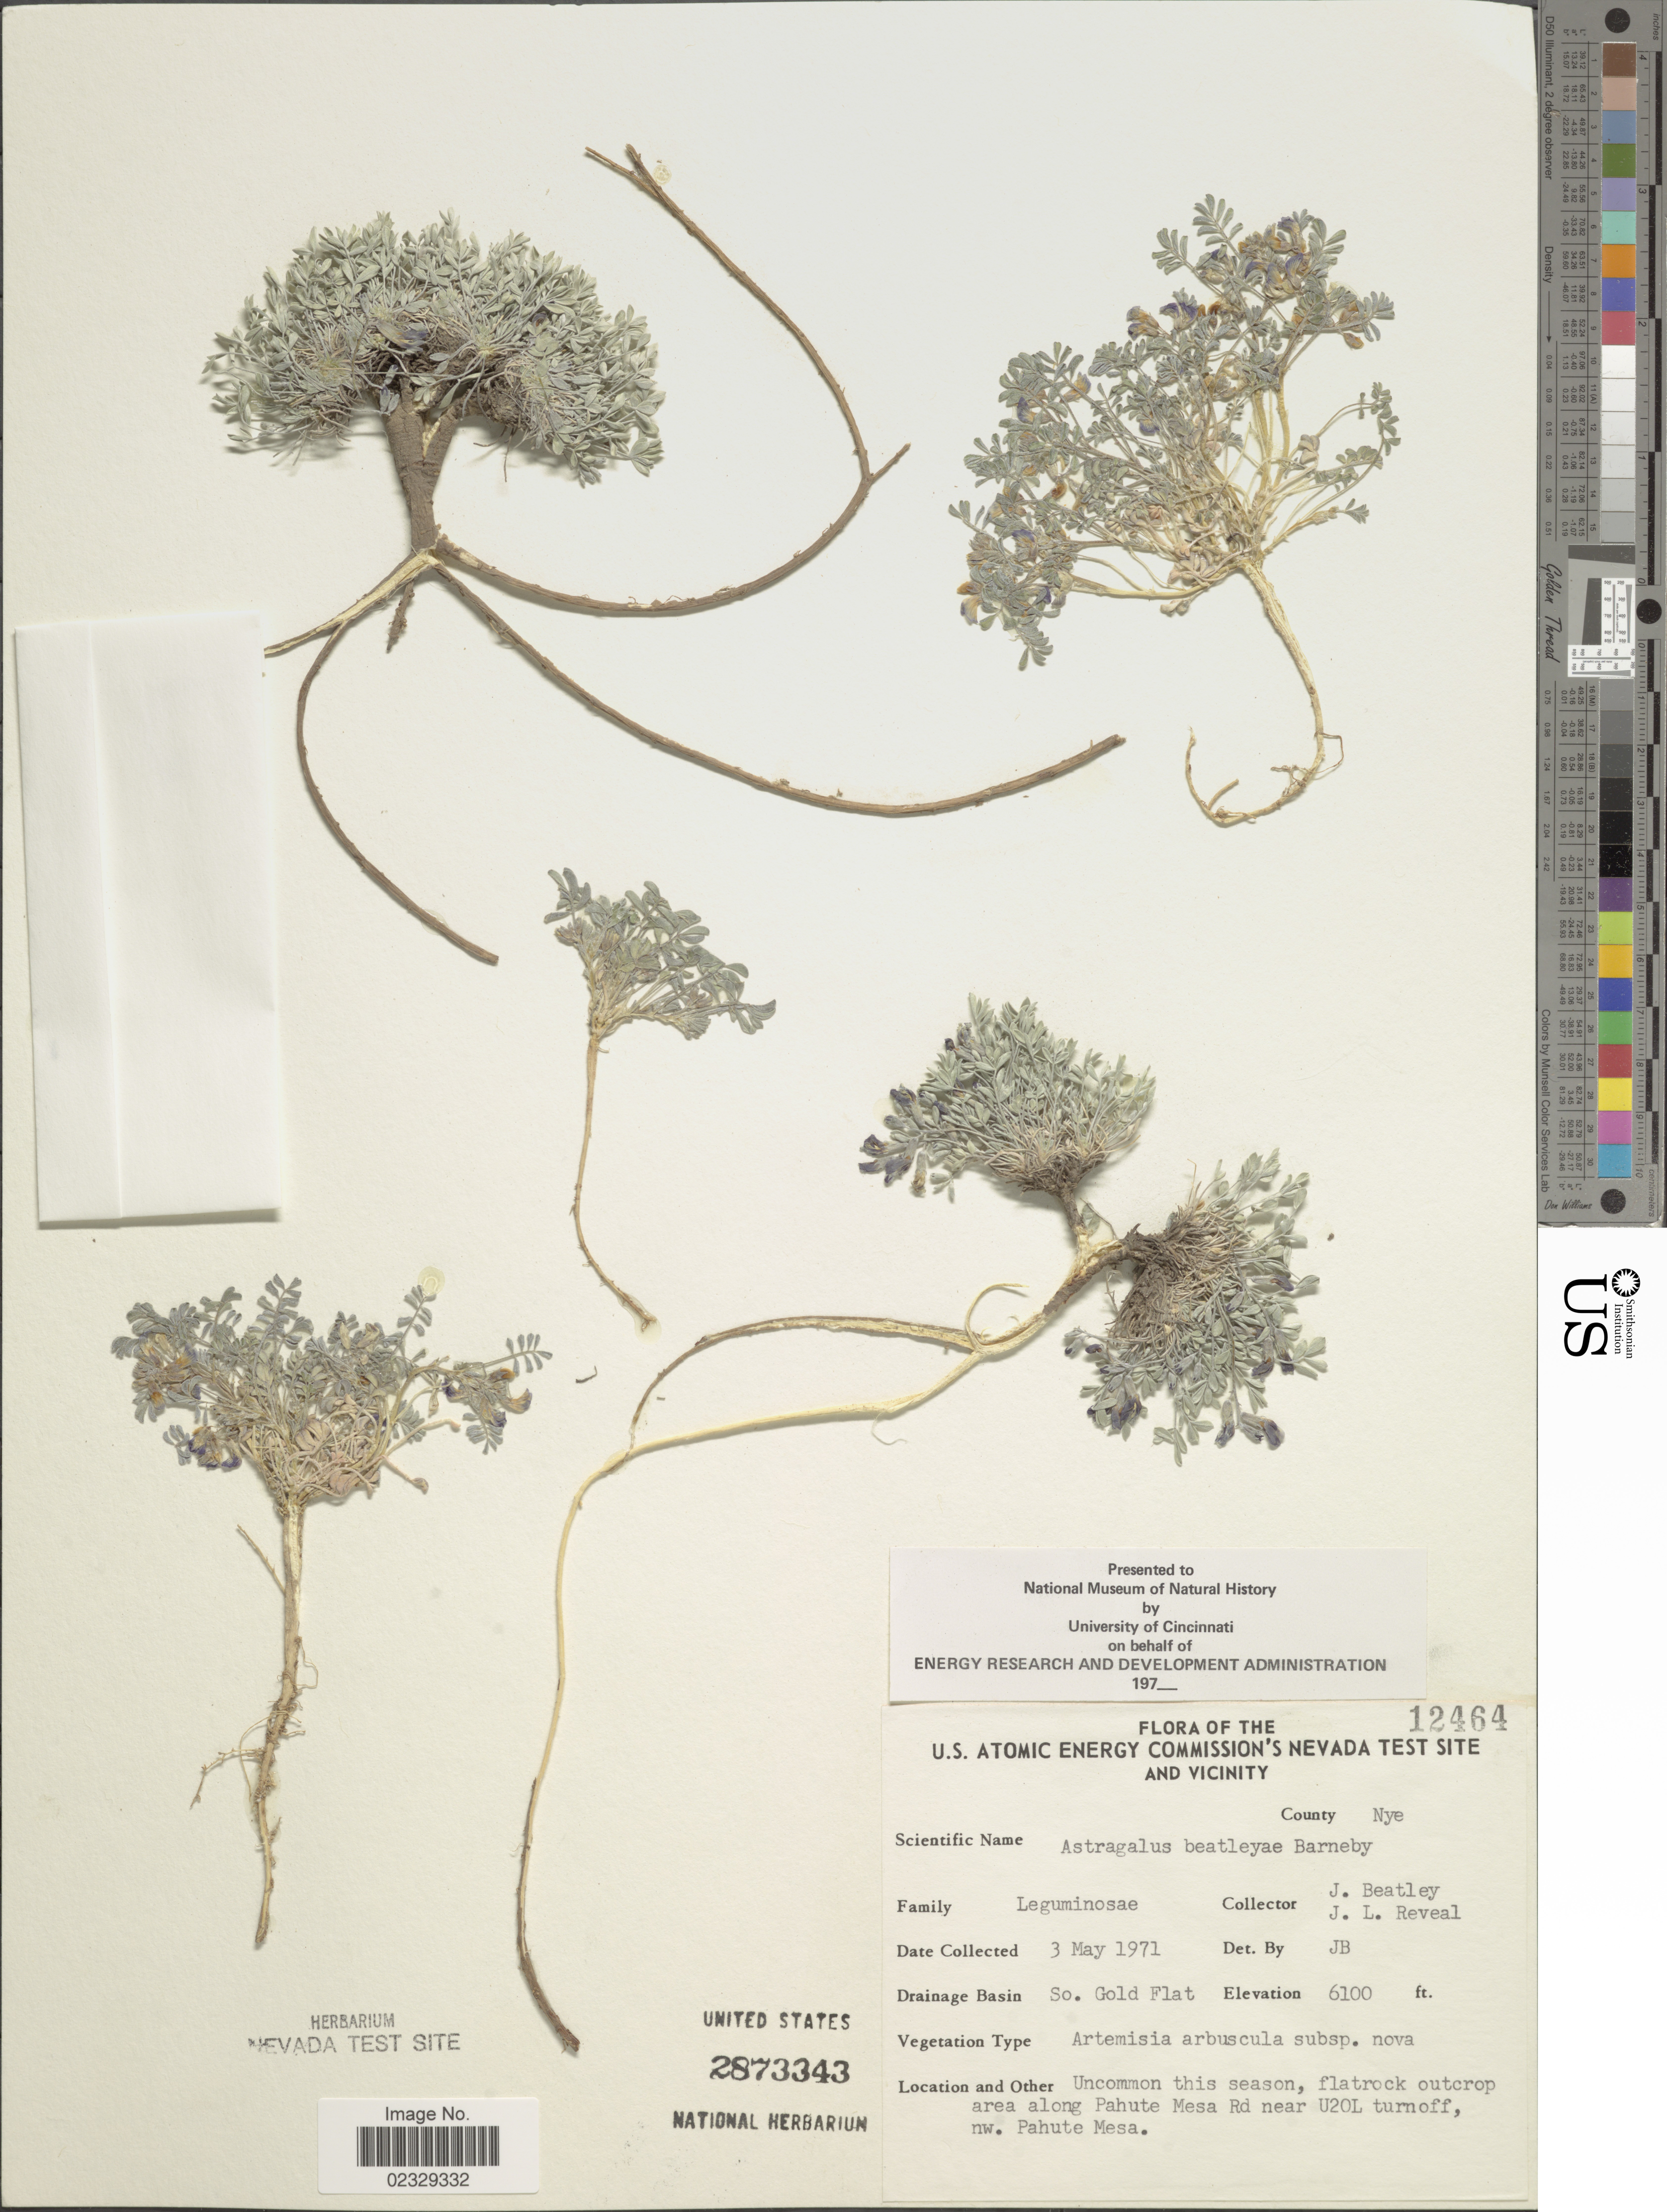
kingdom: Plantae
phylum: Tracheophyta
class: Magnoliopsida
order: Fabales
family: Fabaceae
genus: Astragalus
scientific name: Astragalus beatleyae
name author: Barneby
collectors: J. C. Beatley & J. L. Reveal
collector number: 12464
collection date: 1971-05-03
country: United States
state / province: Nevada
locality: U.S. Atomic Energy Commission's Nevada Test Site and Vicinity, County Nye, Drainage Basin So. Gold Flat, Uncommon this season, flatrock outcrop area along Pahute Mesa Rd near U20L, turnoff, nw. Pahute mesa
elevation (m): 1859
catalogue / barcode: US 2873343